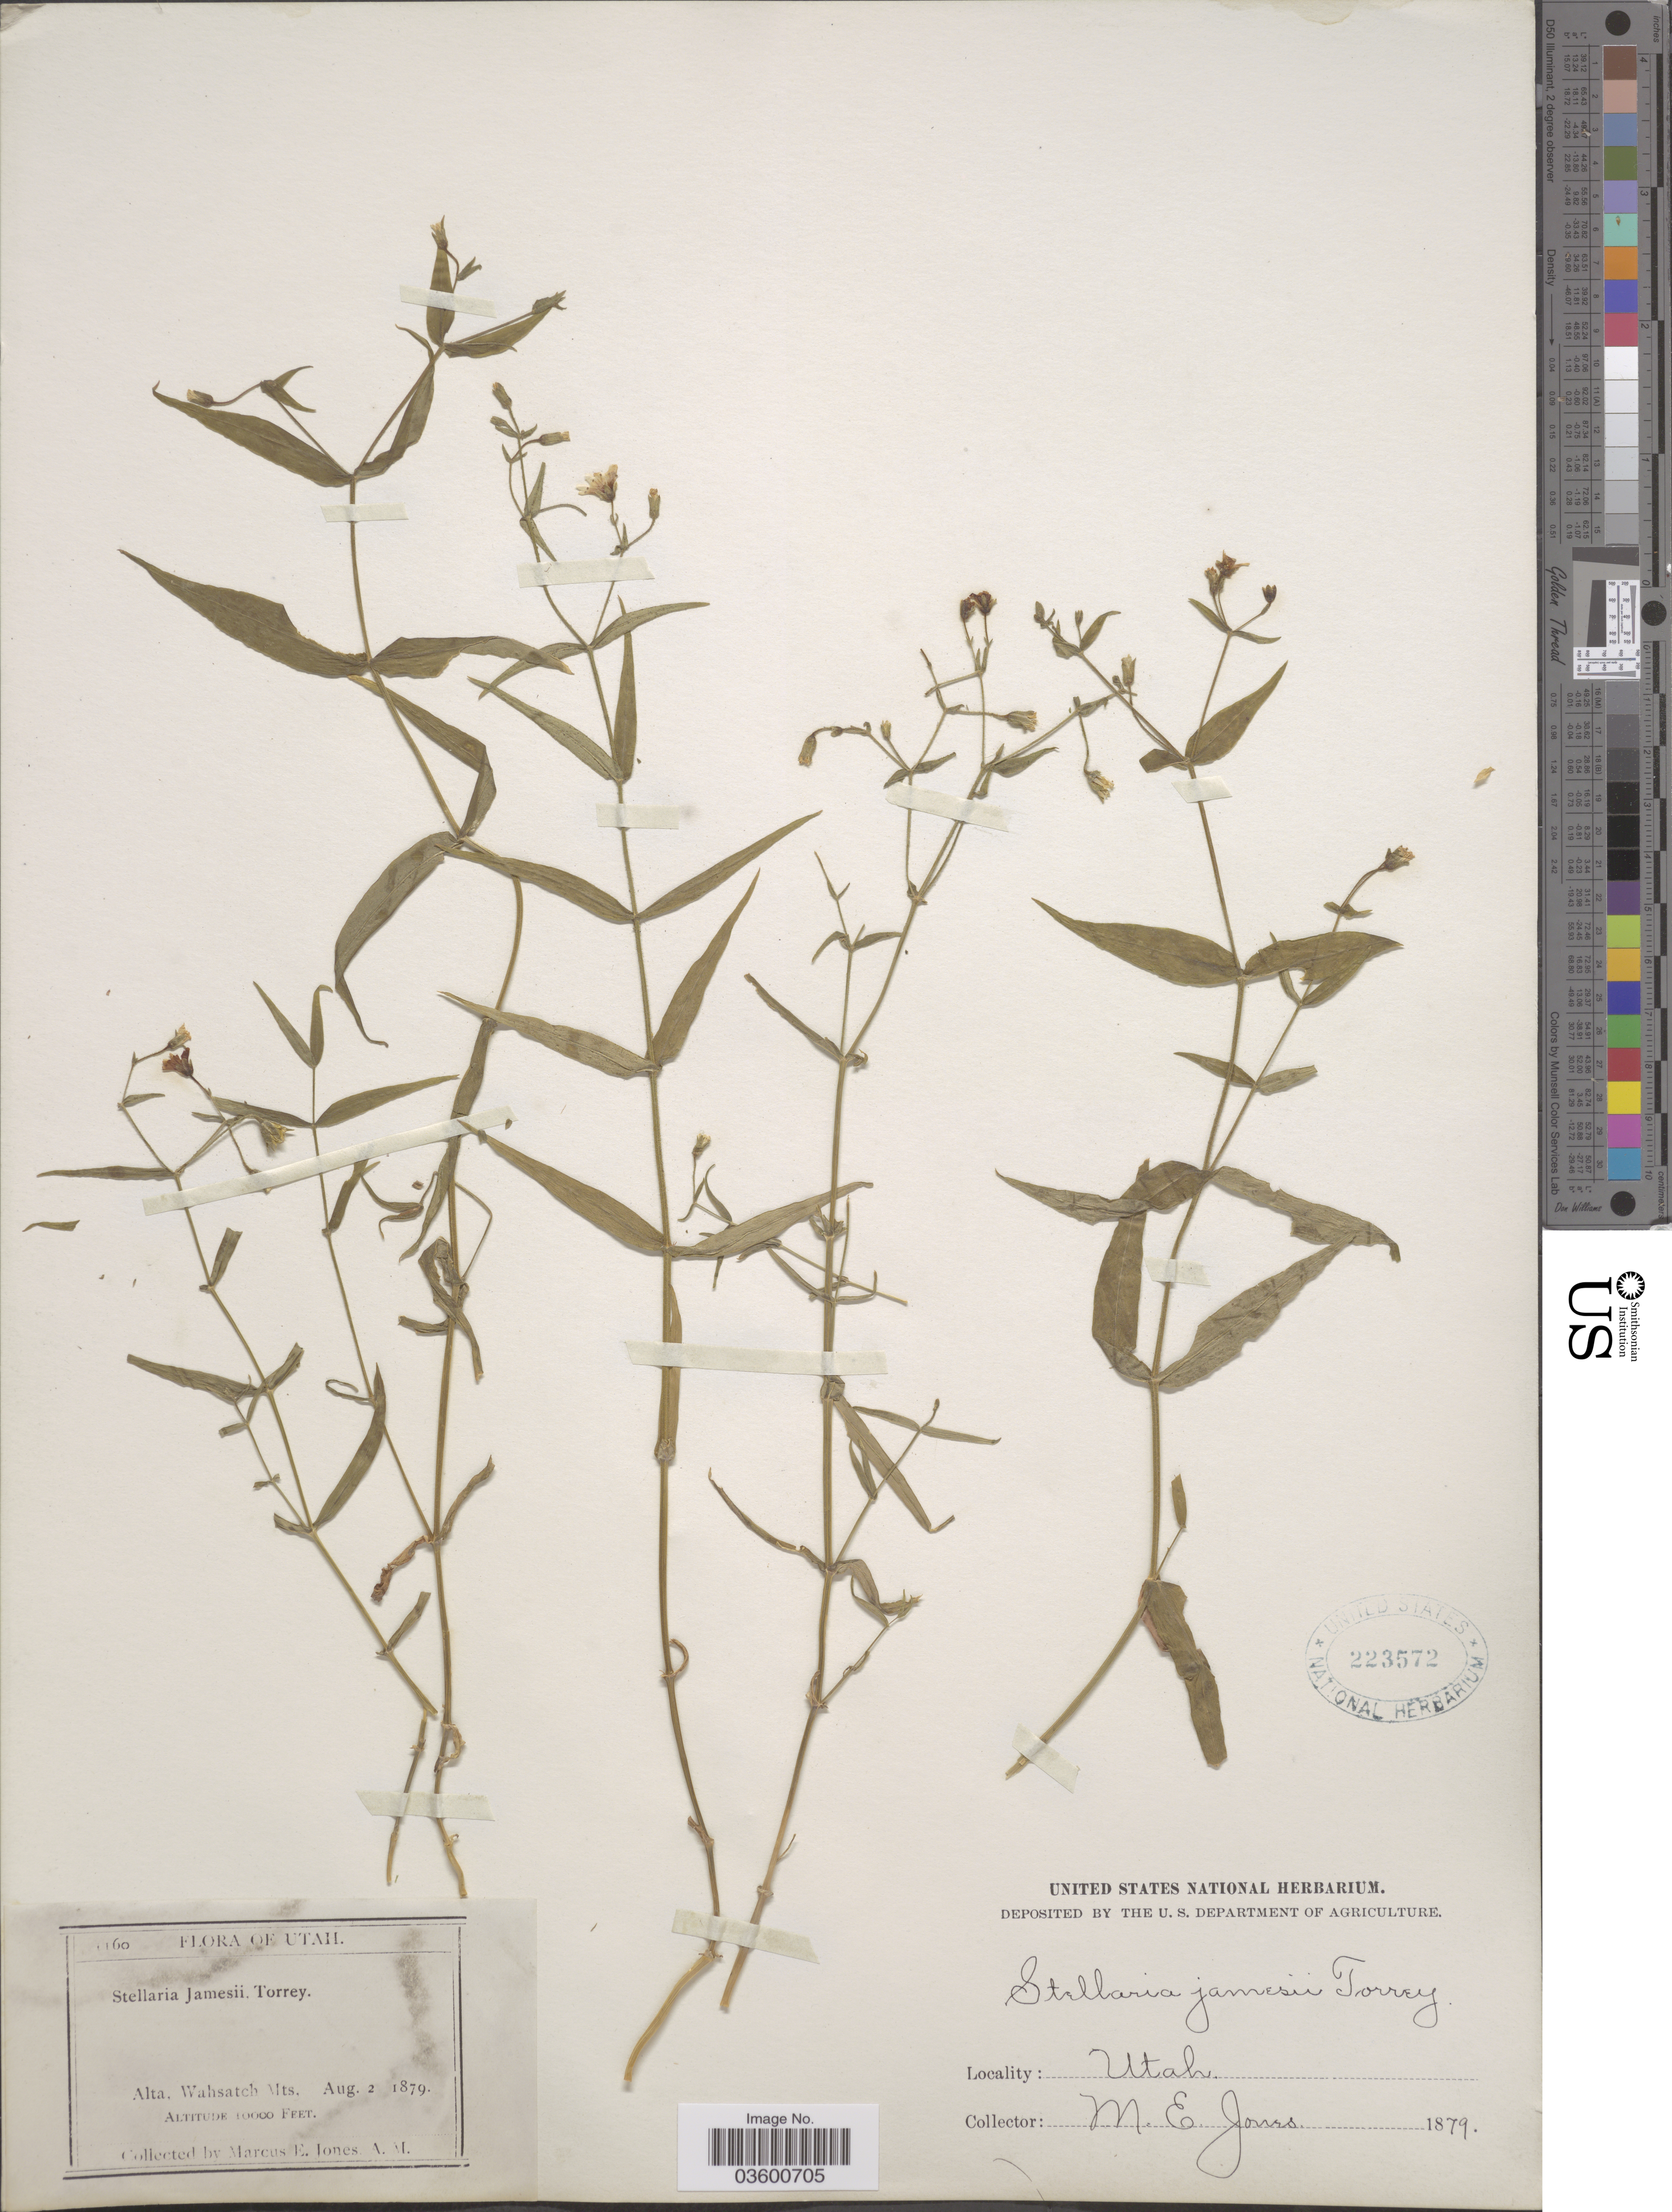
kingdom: Plantae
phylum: Tracheophyta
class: Magnoliopsida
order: Caryophyllales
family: Caryophyllaceae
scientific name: Torreyostellaria jamesiana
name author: (Torr.) Gang Yao et al.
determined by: Strong, M. T., (US), Smithsonian Institution - National Museum of Natural History (UNITED STATES)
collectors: M. E. Jones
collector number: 1160*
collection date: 1879-08-02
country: United States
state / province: Utah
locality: Alta. Wahsatch Mts.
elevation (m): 3048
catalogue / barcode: US 223572